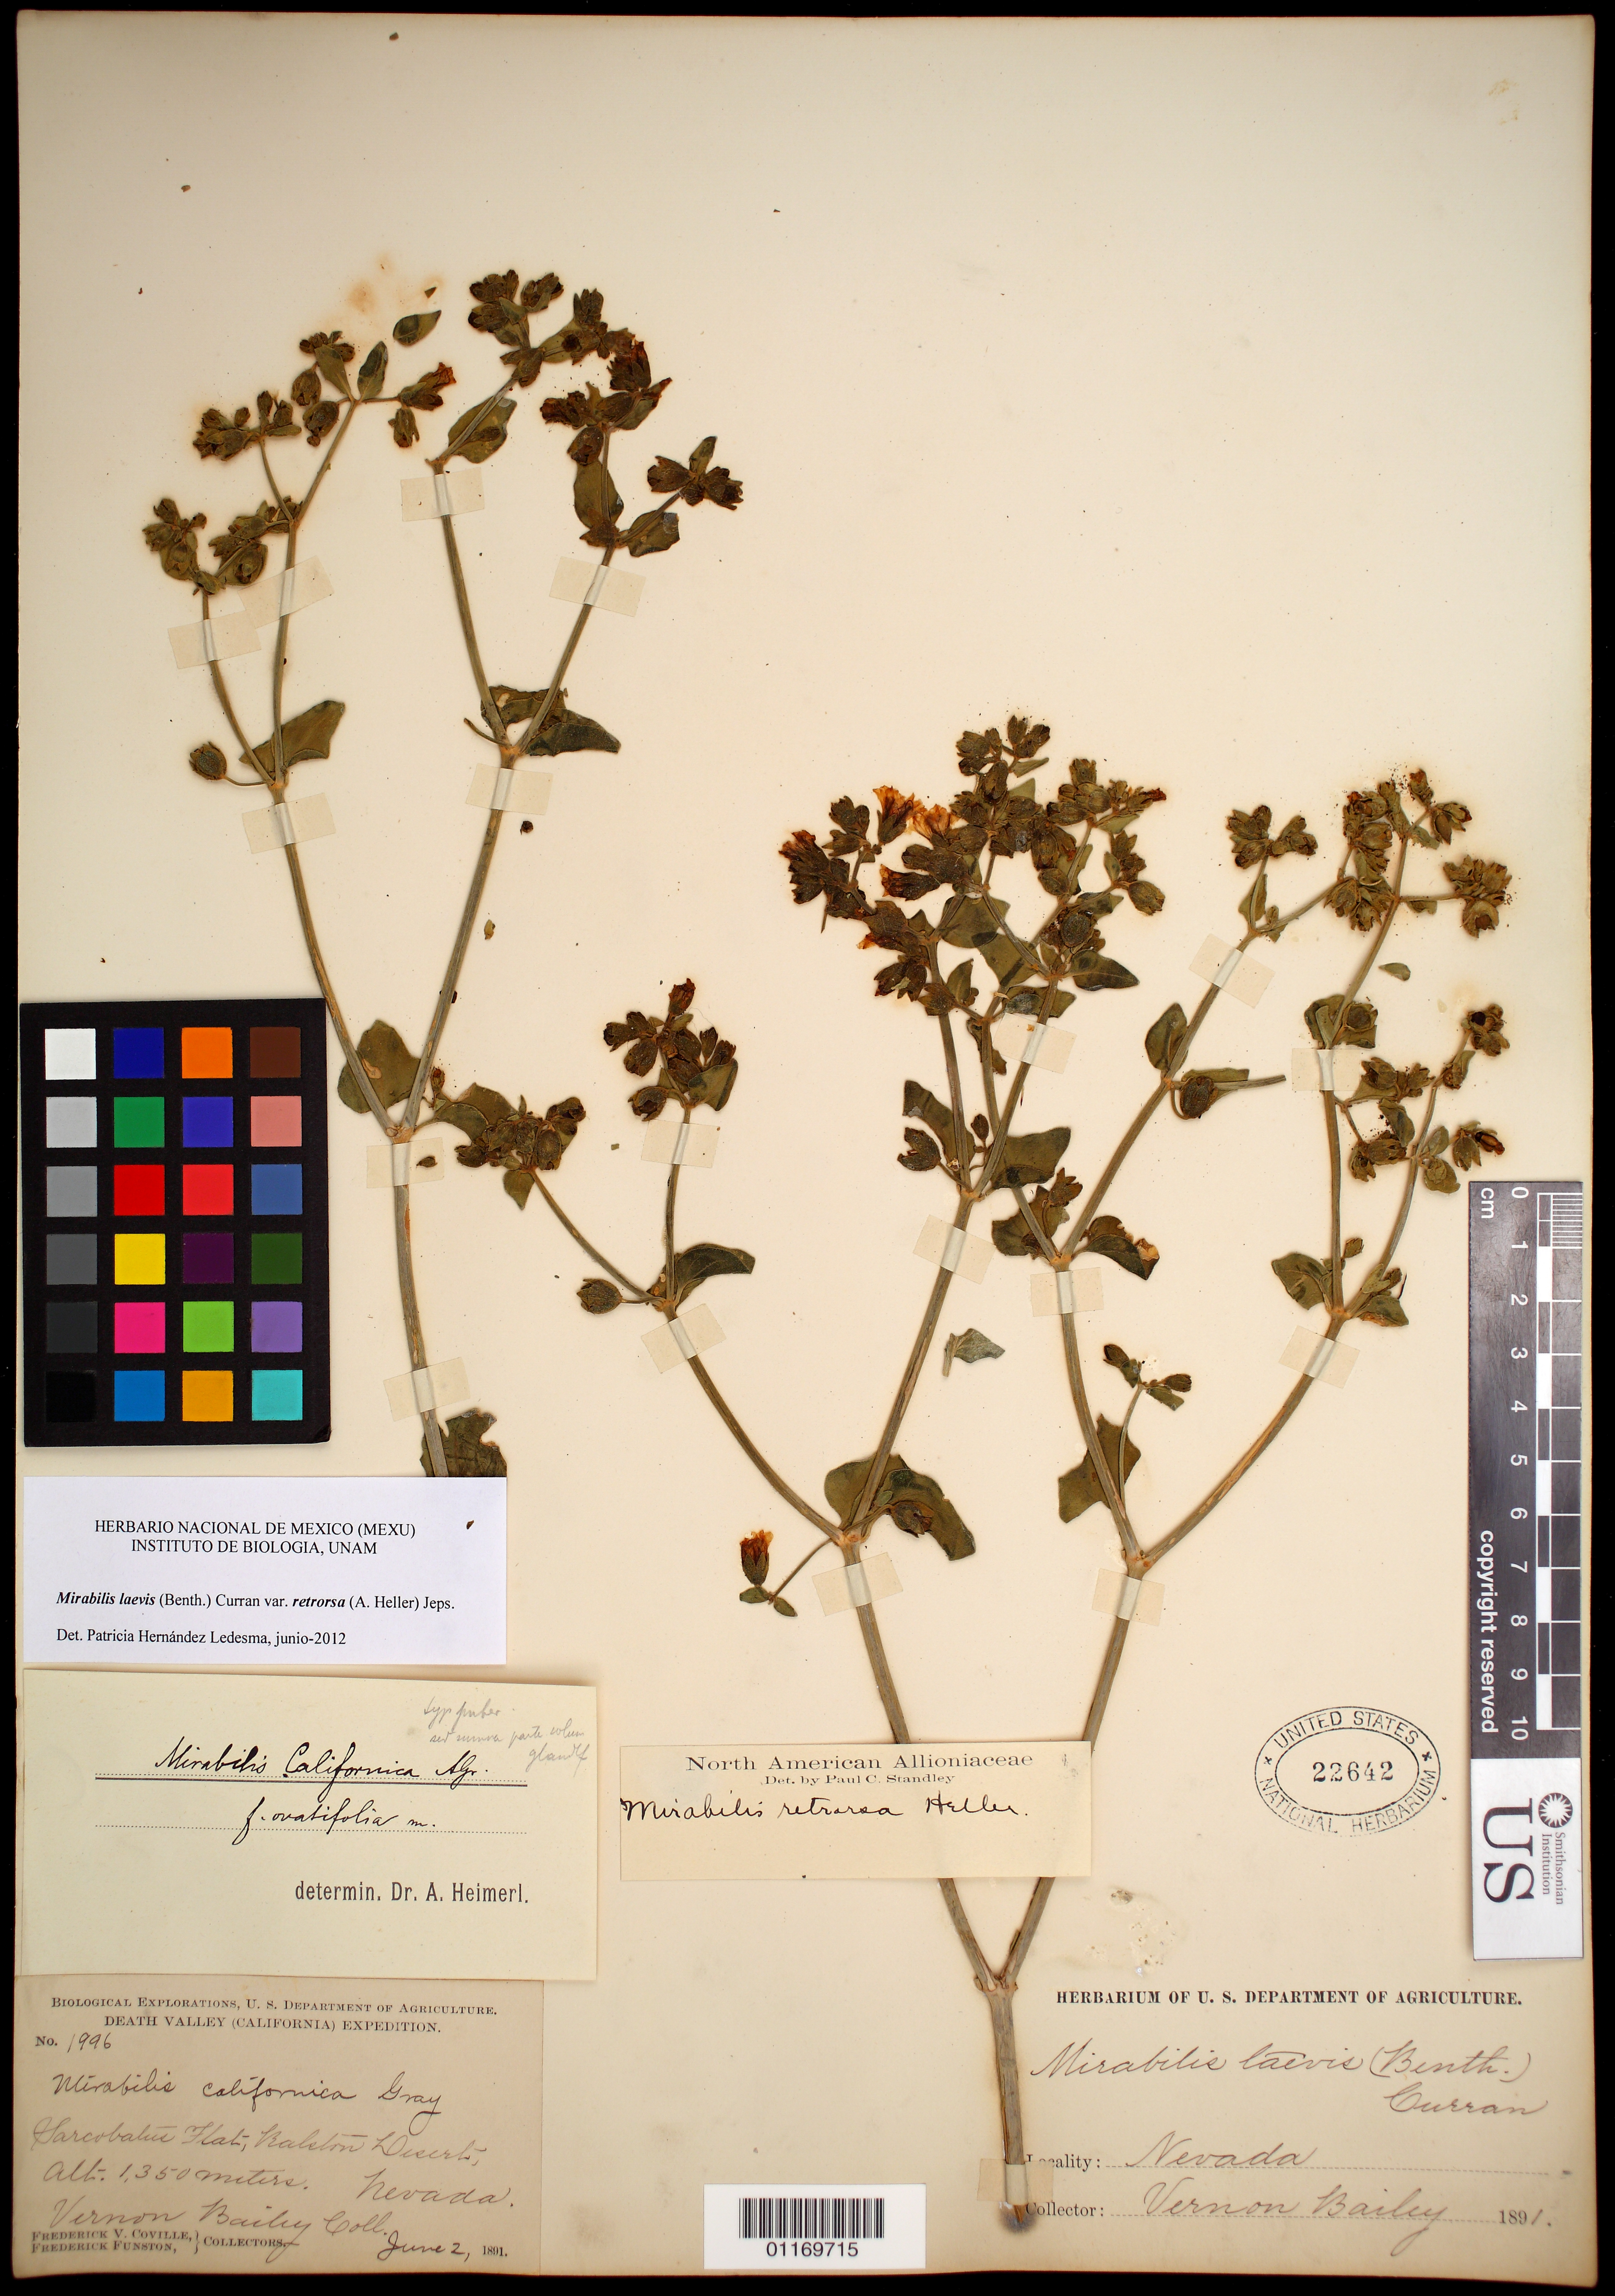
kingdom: Plantae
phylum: Tracheophyta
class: Magnoliopsida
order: Caryophyllales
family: Nyctaginaceae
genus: Mirabilis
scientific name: Mirabilis laevis var. retrorsa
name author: (A. Heller) Jeps.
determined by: Hernández-Ledesma, Patricia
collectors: V. O. Bailey, F. V. Coville & F. Funston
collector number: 1996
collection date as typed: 02 Jun 1891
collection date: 1891-06-02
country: United States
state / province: Nevada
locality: Sarcobatus Flat, Balston Desert.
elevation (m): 1350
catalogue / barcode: US 22642